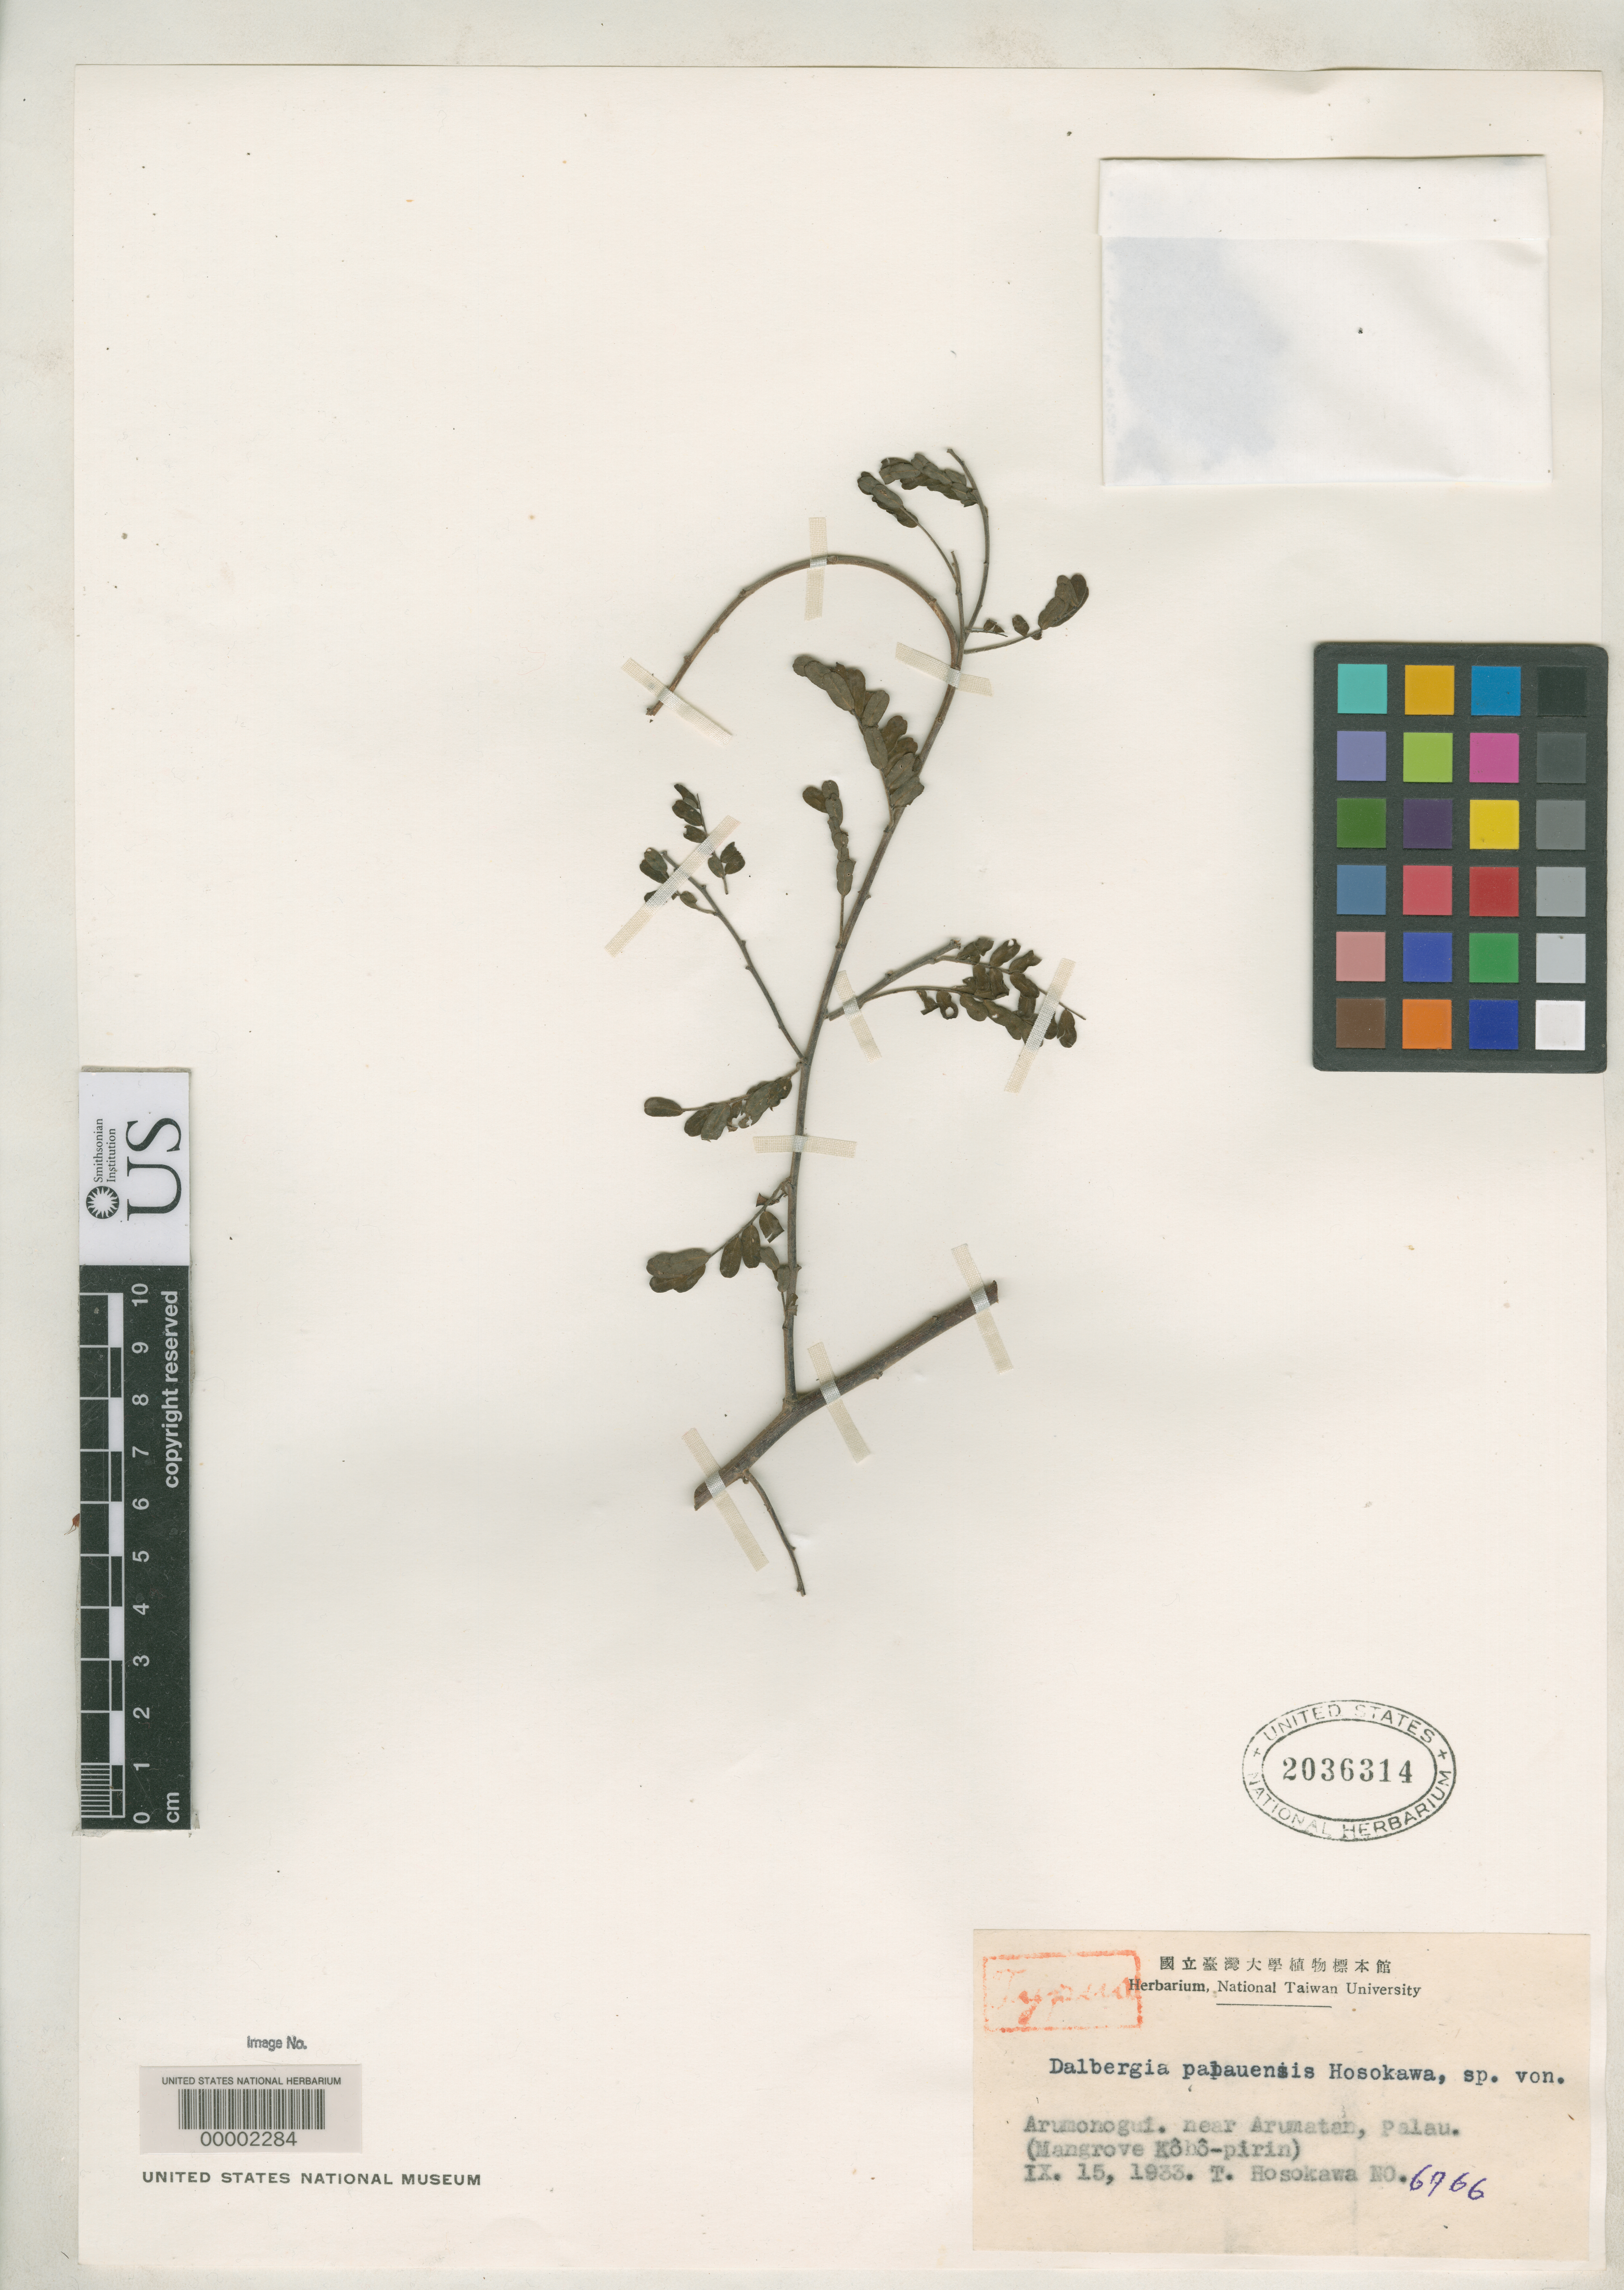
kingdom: Plantae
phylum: Tracheophyta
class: Magnoliopsida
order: Fabales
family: Fabaceae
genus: Dalbergia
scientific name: Dalbergia palauensis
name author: Hosok.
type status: Isotype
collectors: T. Hosokawa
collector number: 6766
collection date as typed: IX. 15, 1933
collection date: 1933-09-15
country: Palau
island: Babeldaob [Babelthuap]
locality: Arumonogui, near Arumaten, Palau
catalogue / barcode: US 2036314